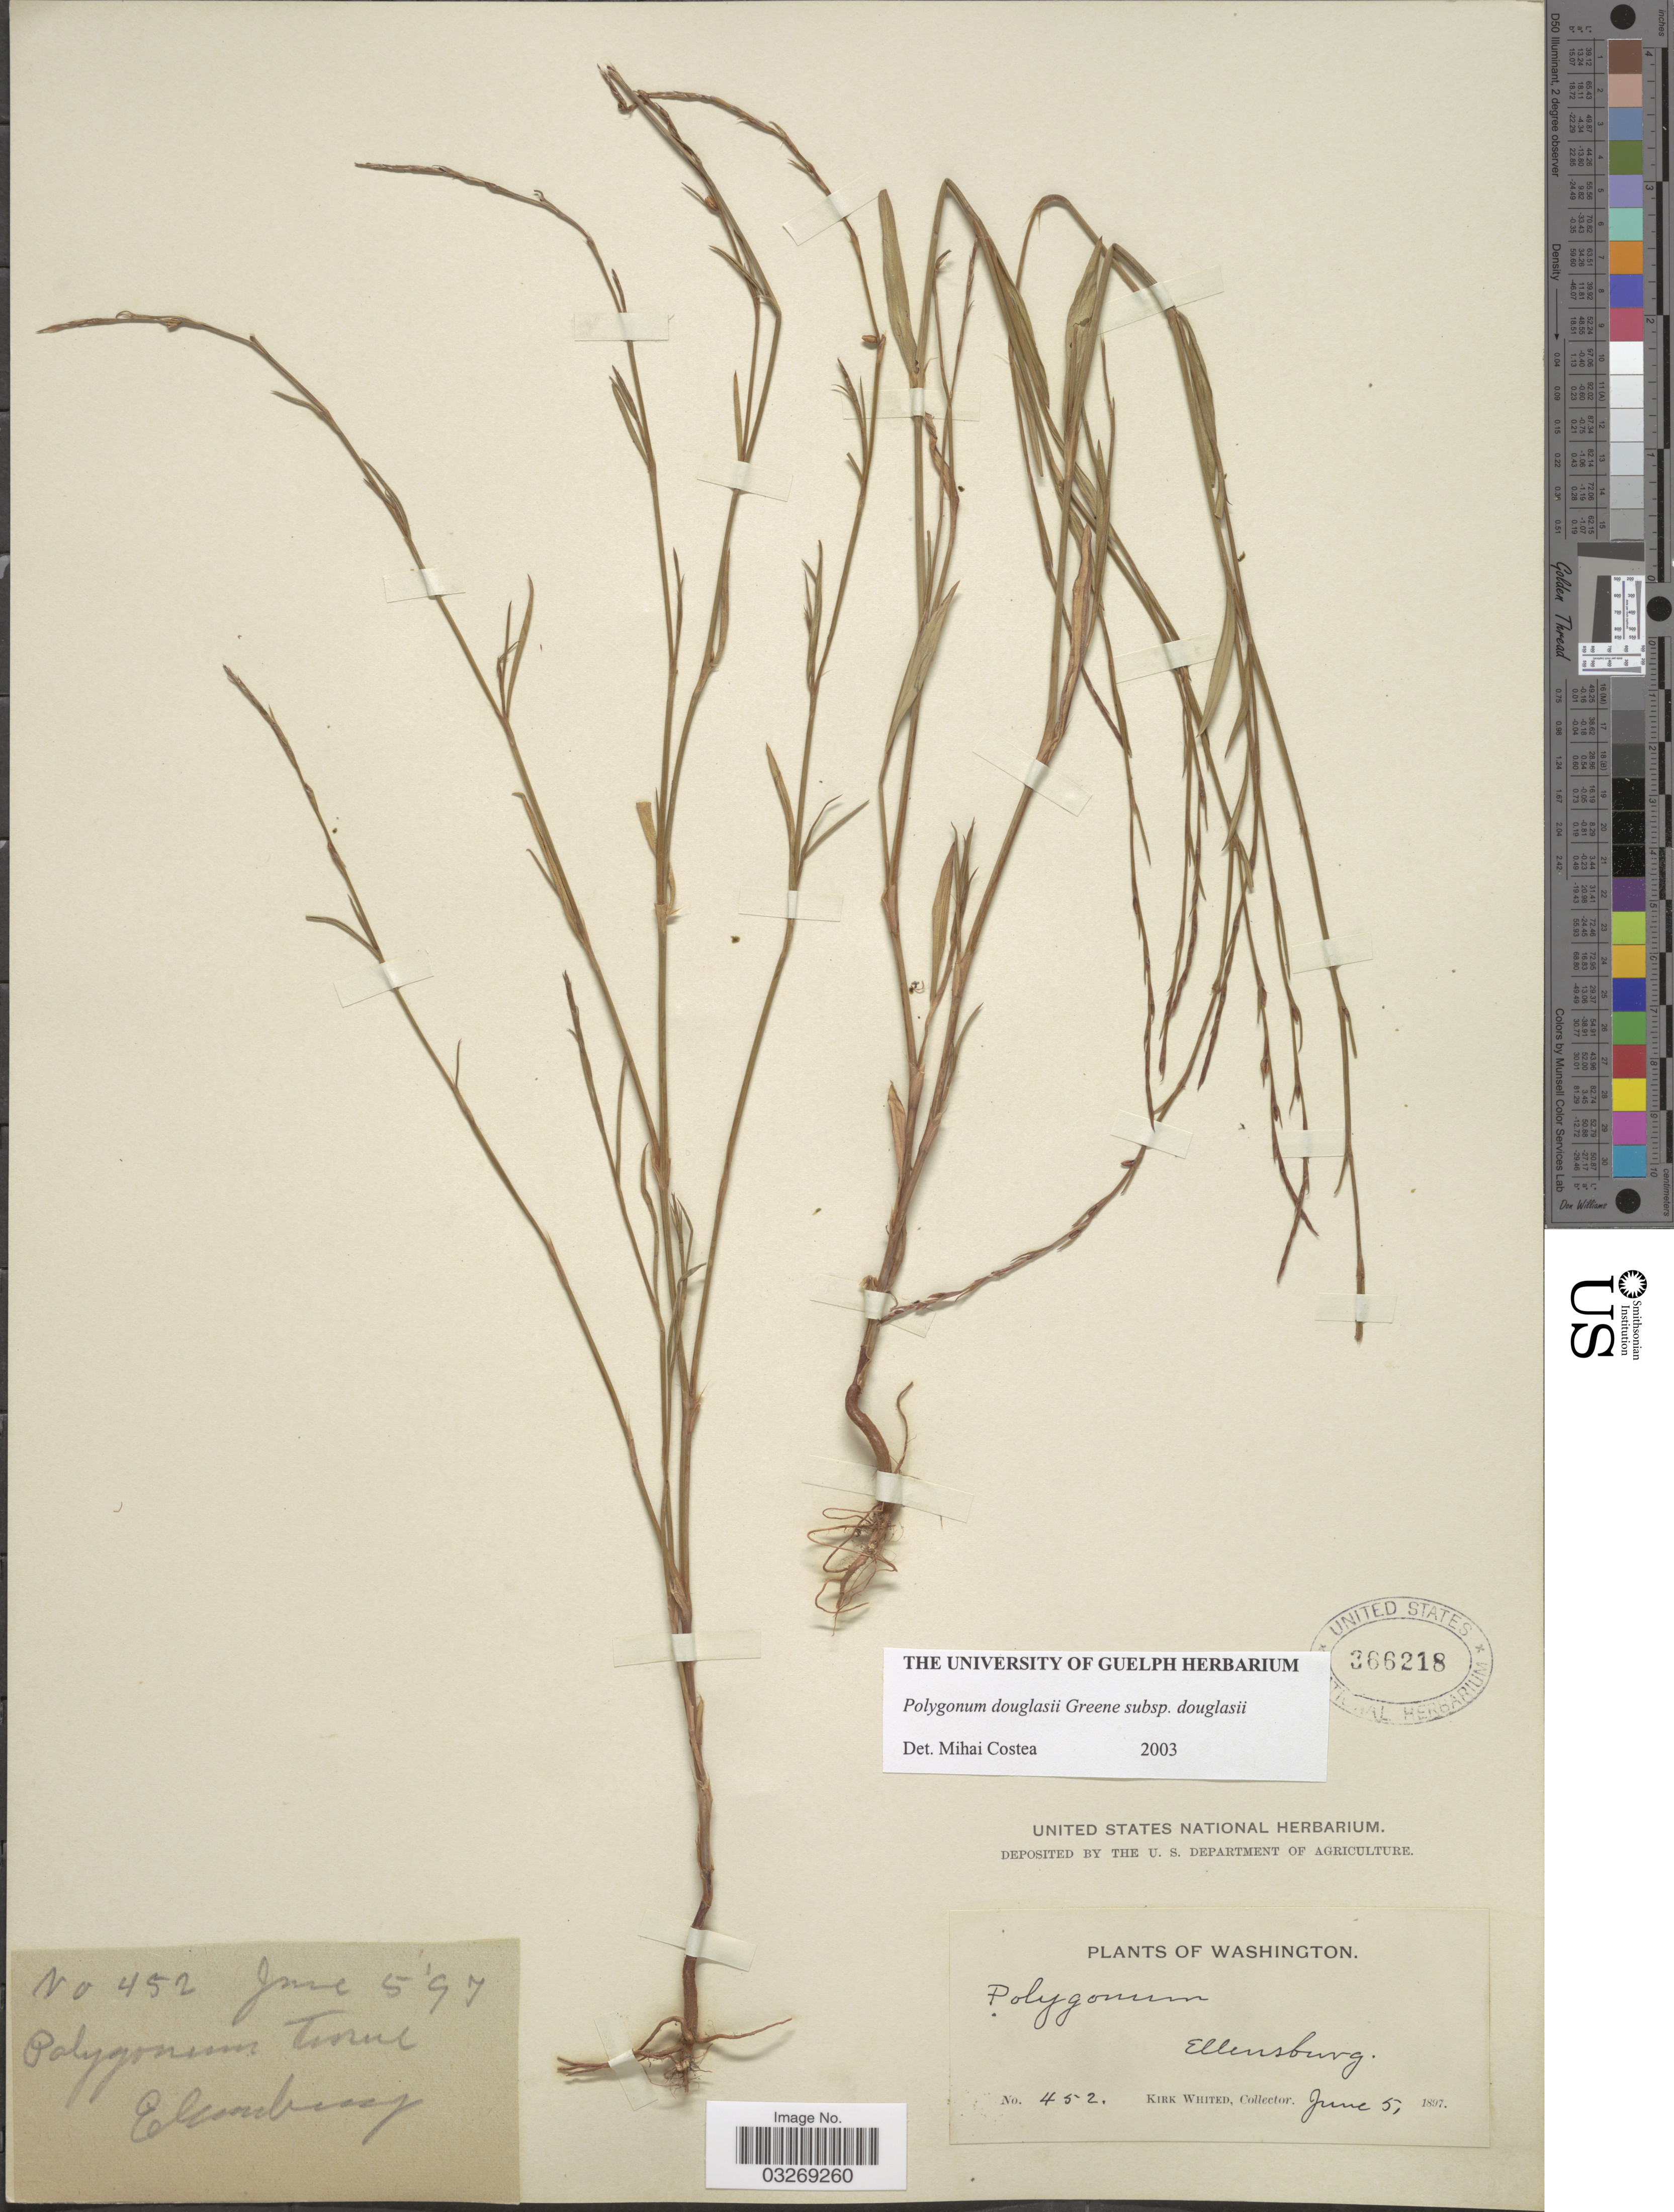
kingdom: Plantae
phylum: Tracheophyta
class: Magnoliopsida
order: Caryophyllales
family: Polygonaceae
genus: Polygonum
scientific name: Polygonum douglasii subsp. douglasii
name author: Greene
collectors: K. Whited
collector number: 452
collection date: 1897-06-05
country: United States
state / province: Washington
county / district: Kittitas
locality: Ellensburg.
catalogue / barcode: US 366218